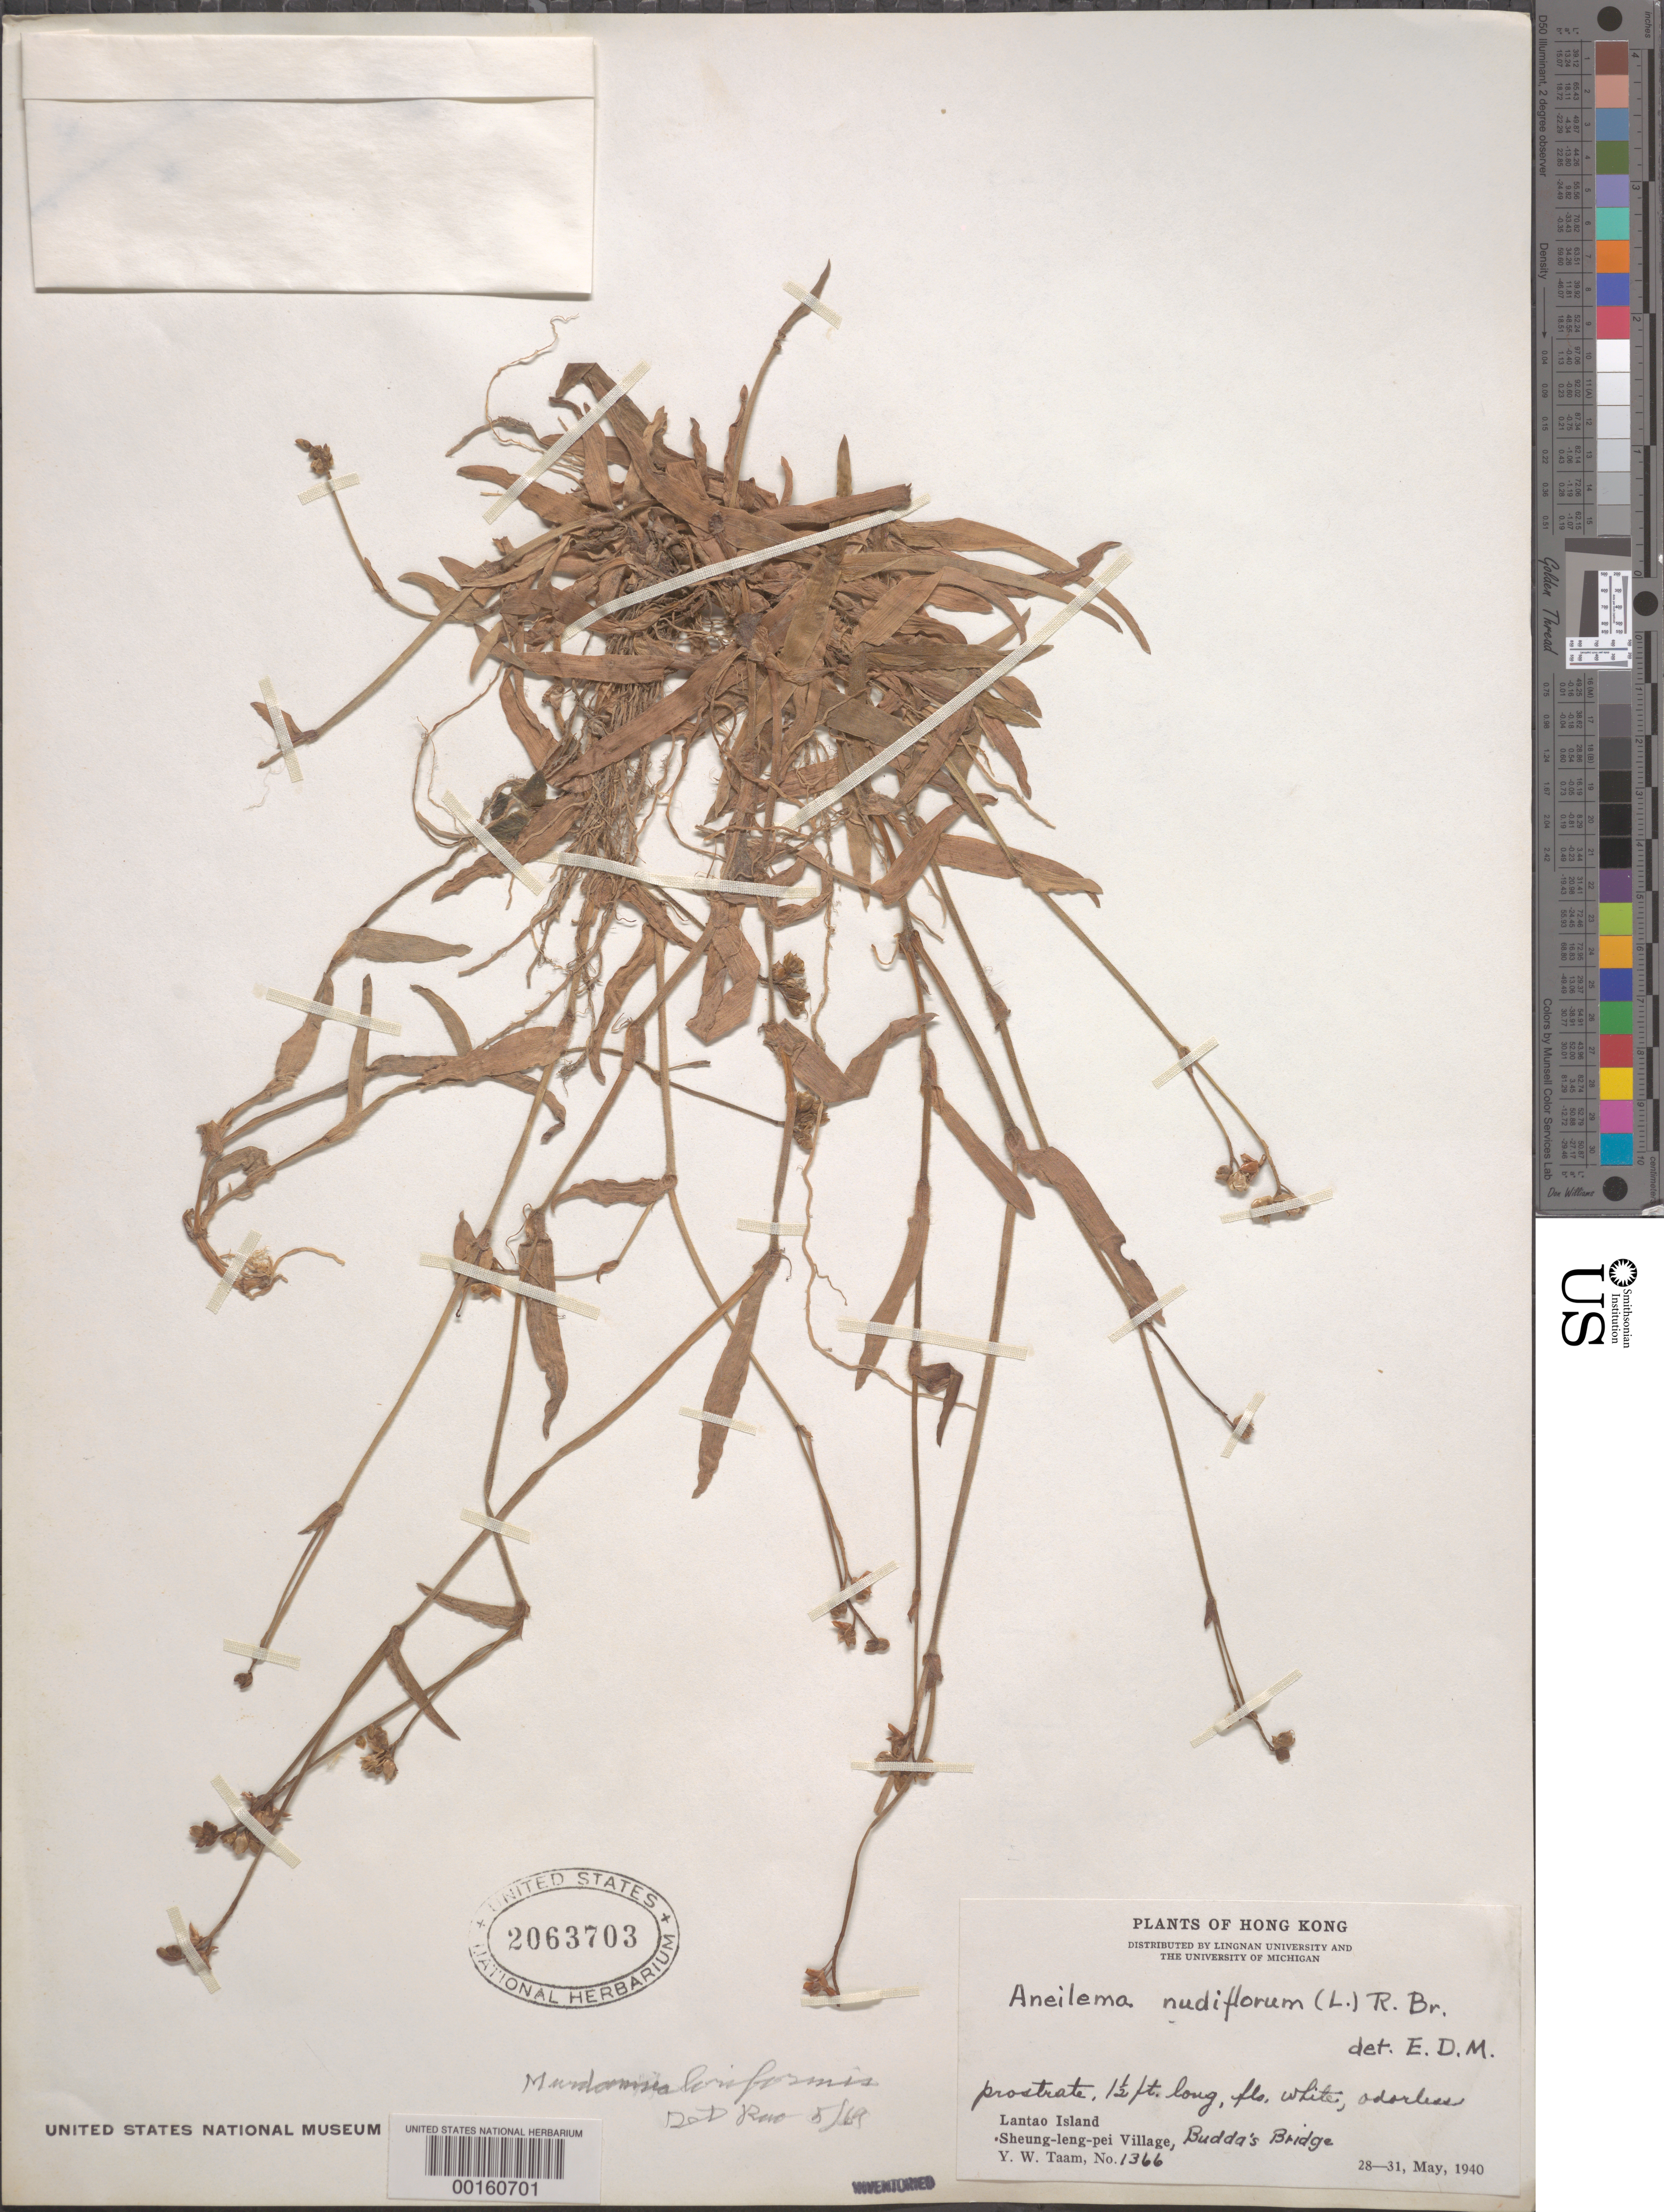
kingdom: Plantae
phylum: Tracheophyta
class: Liliopsida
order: Commelinales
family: Commelinaceae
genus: Murdannia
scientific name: Murdannia loriformis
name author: (Hassk.) R.S. Rao & Kammathy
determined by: Rao, R. S.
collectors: Y. W. Taam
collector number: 1366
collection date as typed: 28 May 1940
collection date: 1940-05-28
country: China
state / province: Hong Kong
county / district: New Territories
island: Lan Tao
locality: Sheung-leng-pei village; buddas bridge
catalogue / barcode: US 2063703